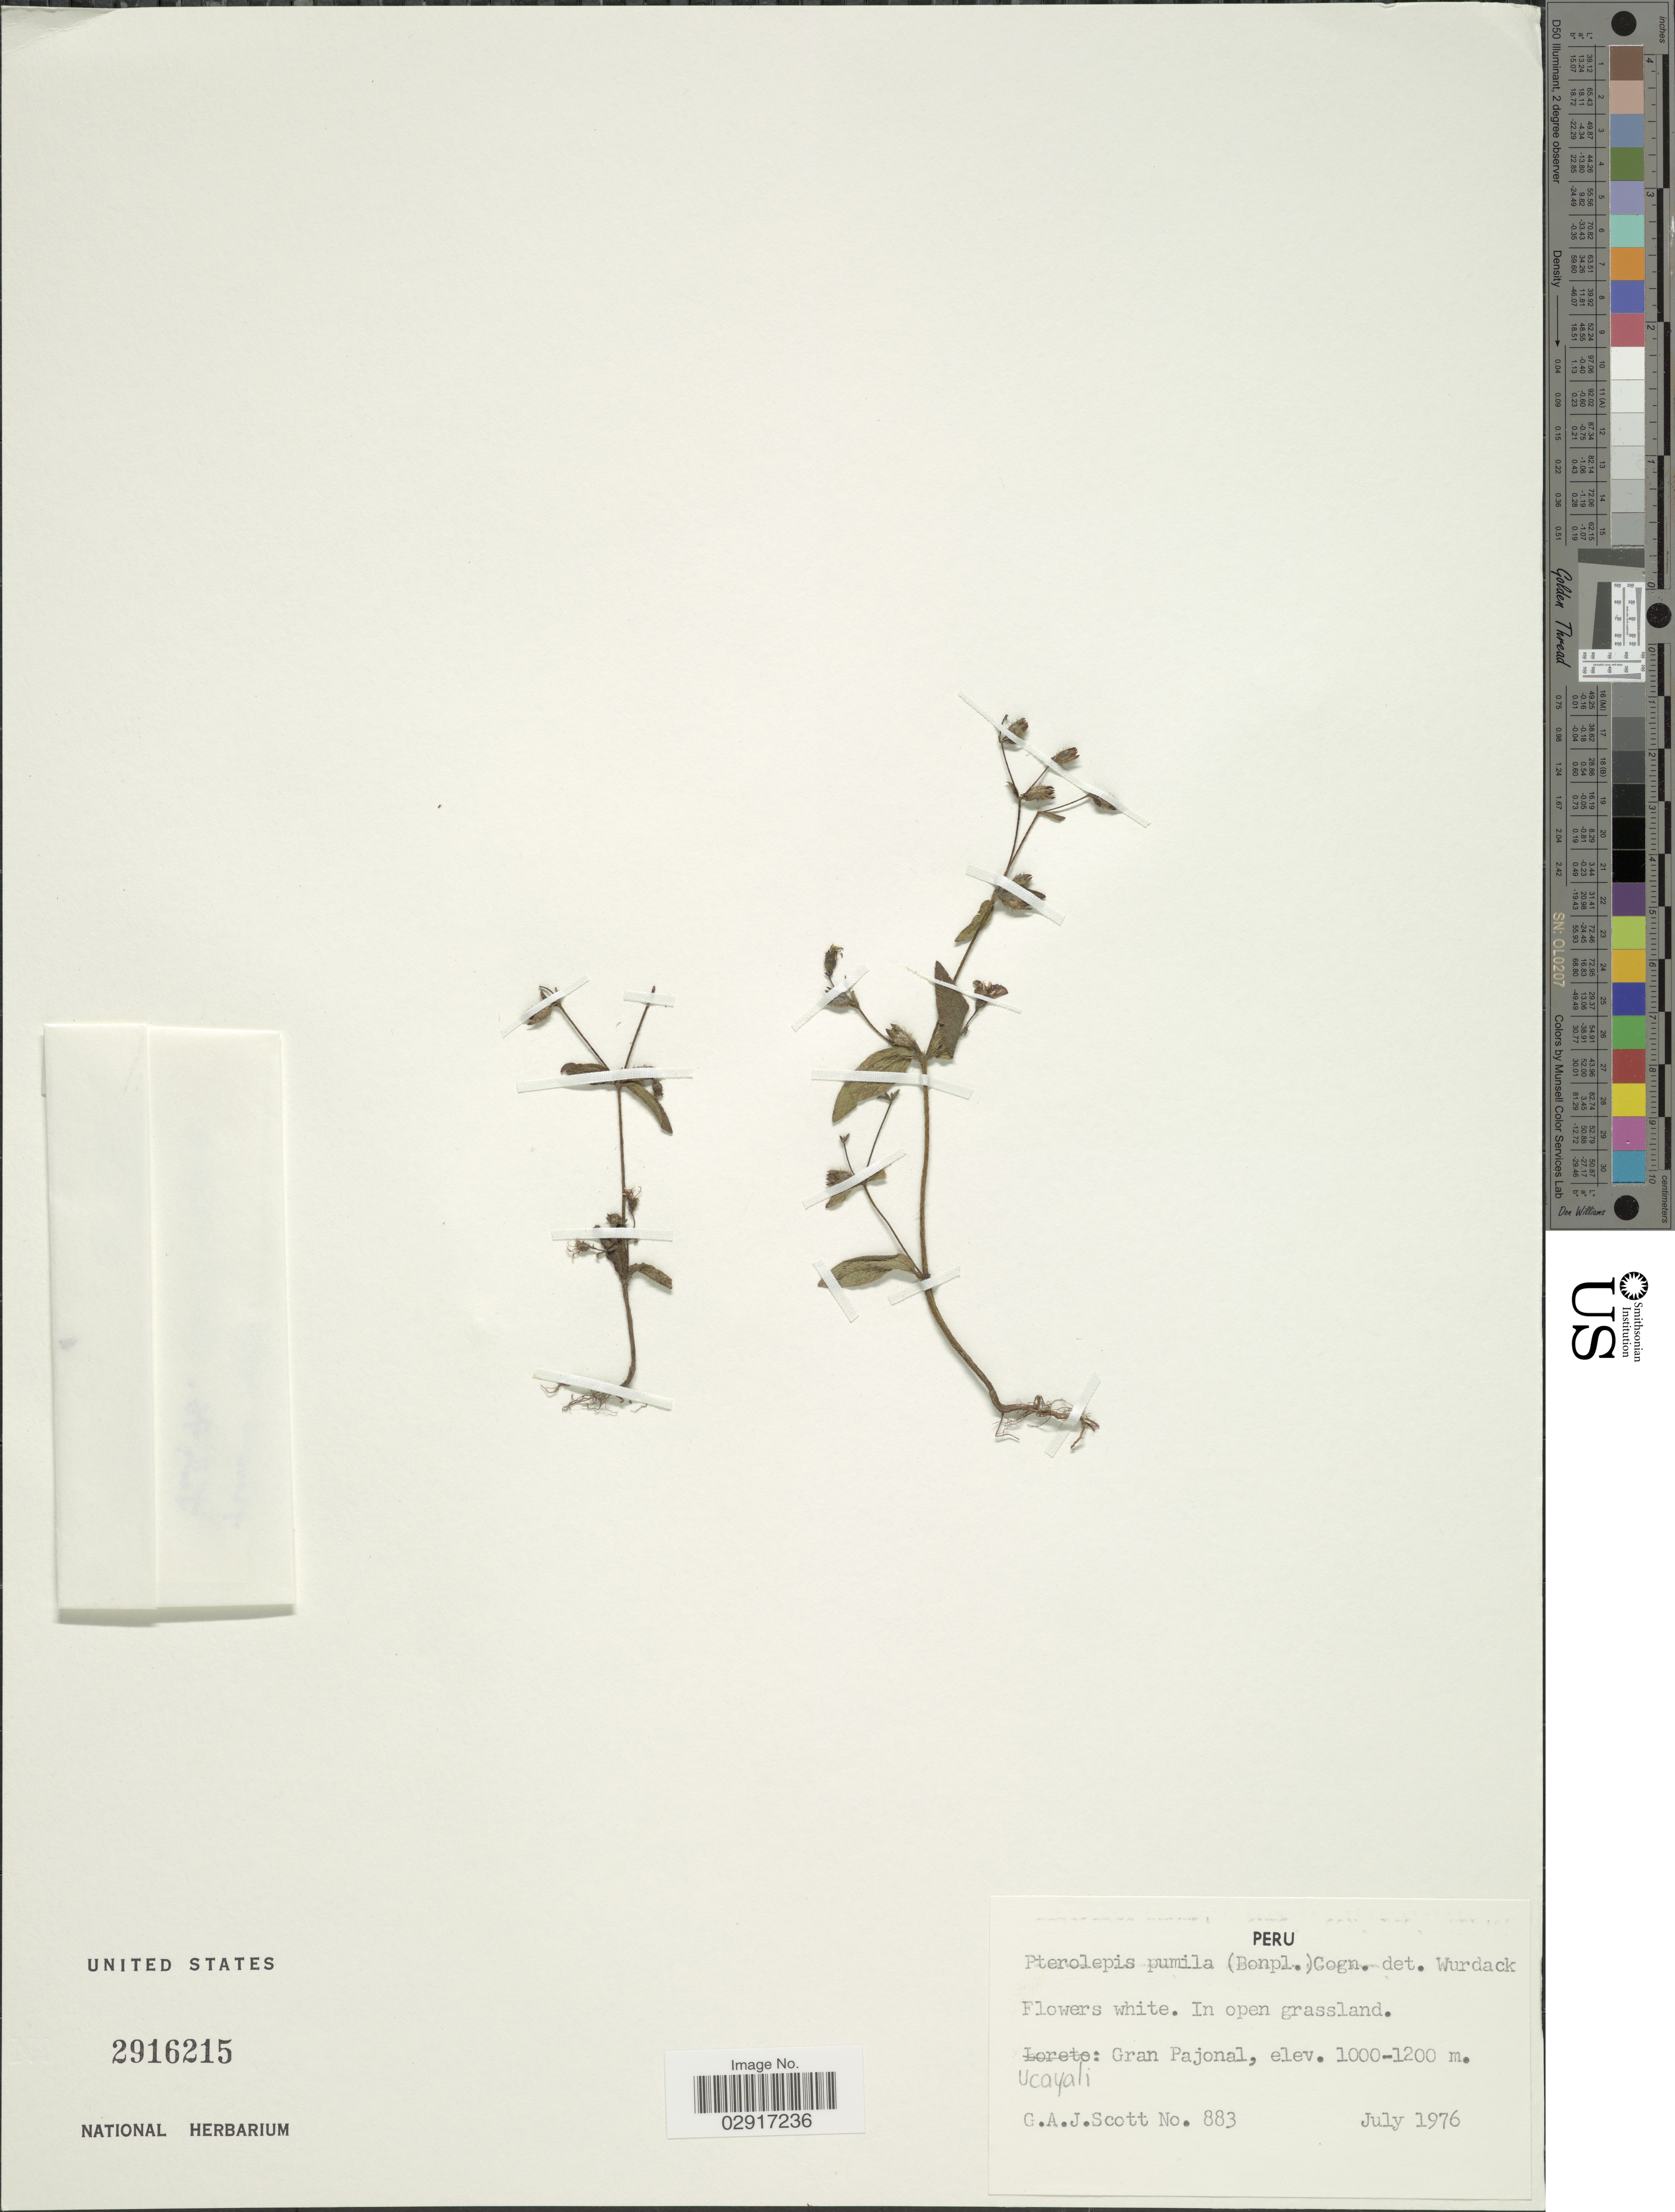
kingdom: Plantae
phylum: Tracheophyta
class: Magnoliopsida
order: Myrtales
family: Melastomataceae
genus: Pterolepis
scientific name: Pterolepis pumila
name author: (Bonpl.) DC. ex Crueg.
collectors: G. Scott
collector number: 883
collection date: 1976-07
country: Peru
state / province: Ucayali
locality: Gran Pajonal.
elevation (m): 1000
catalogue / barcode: US 2916215